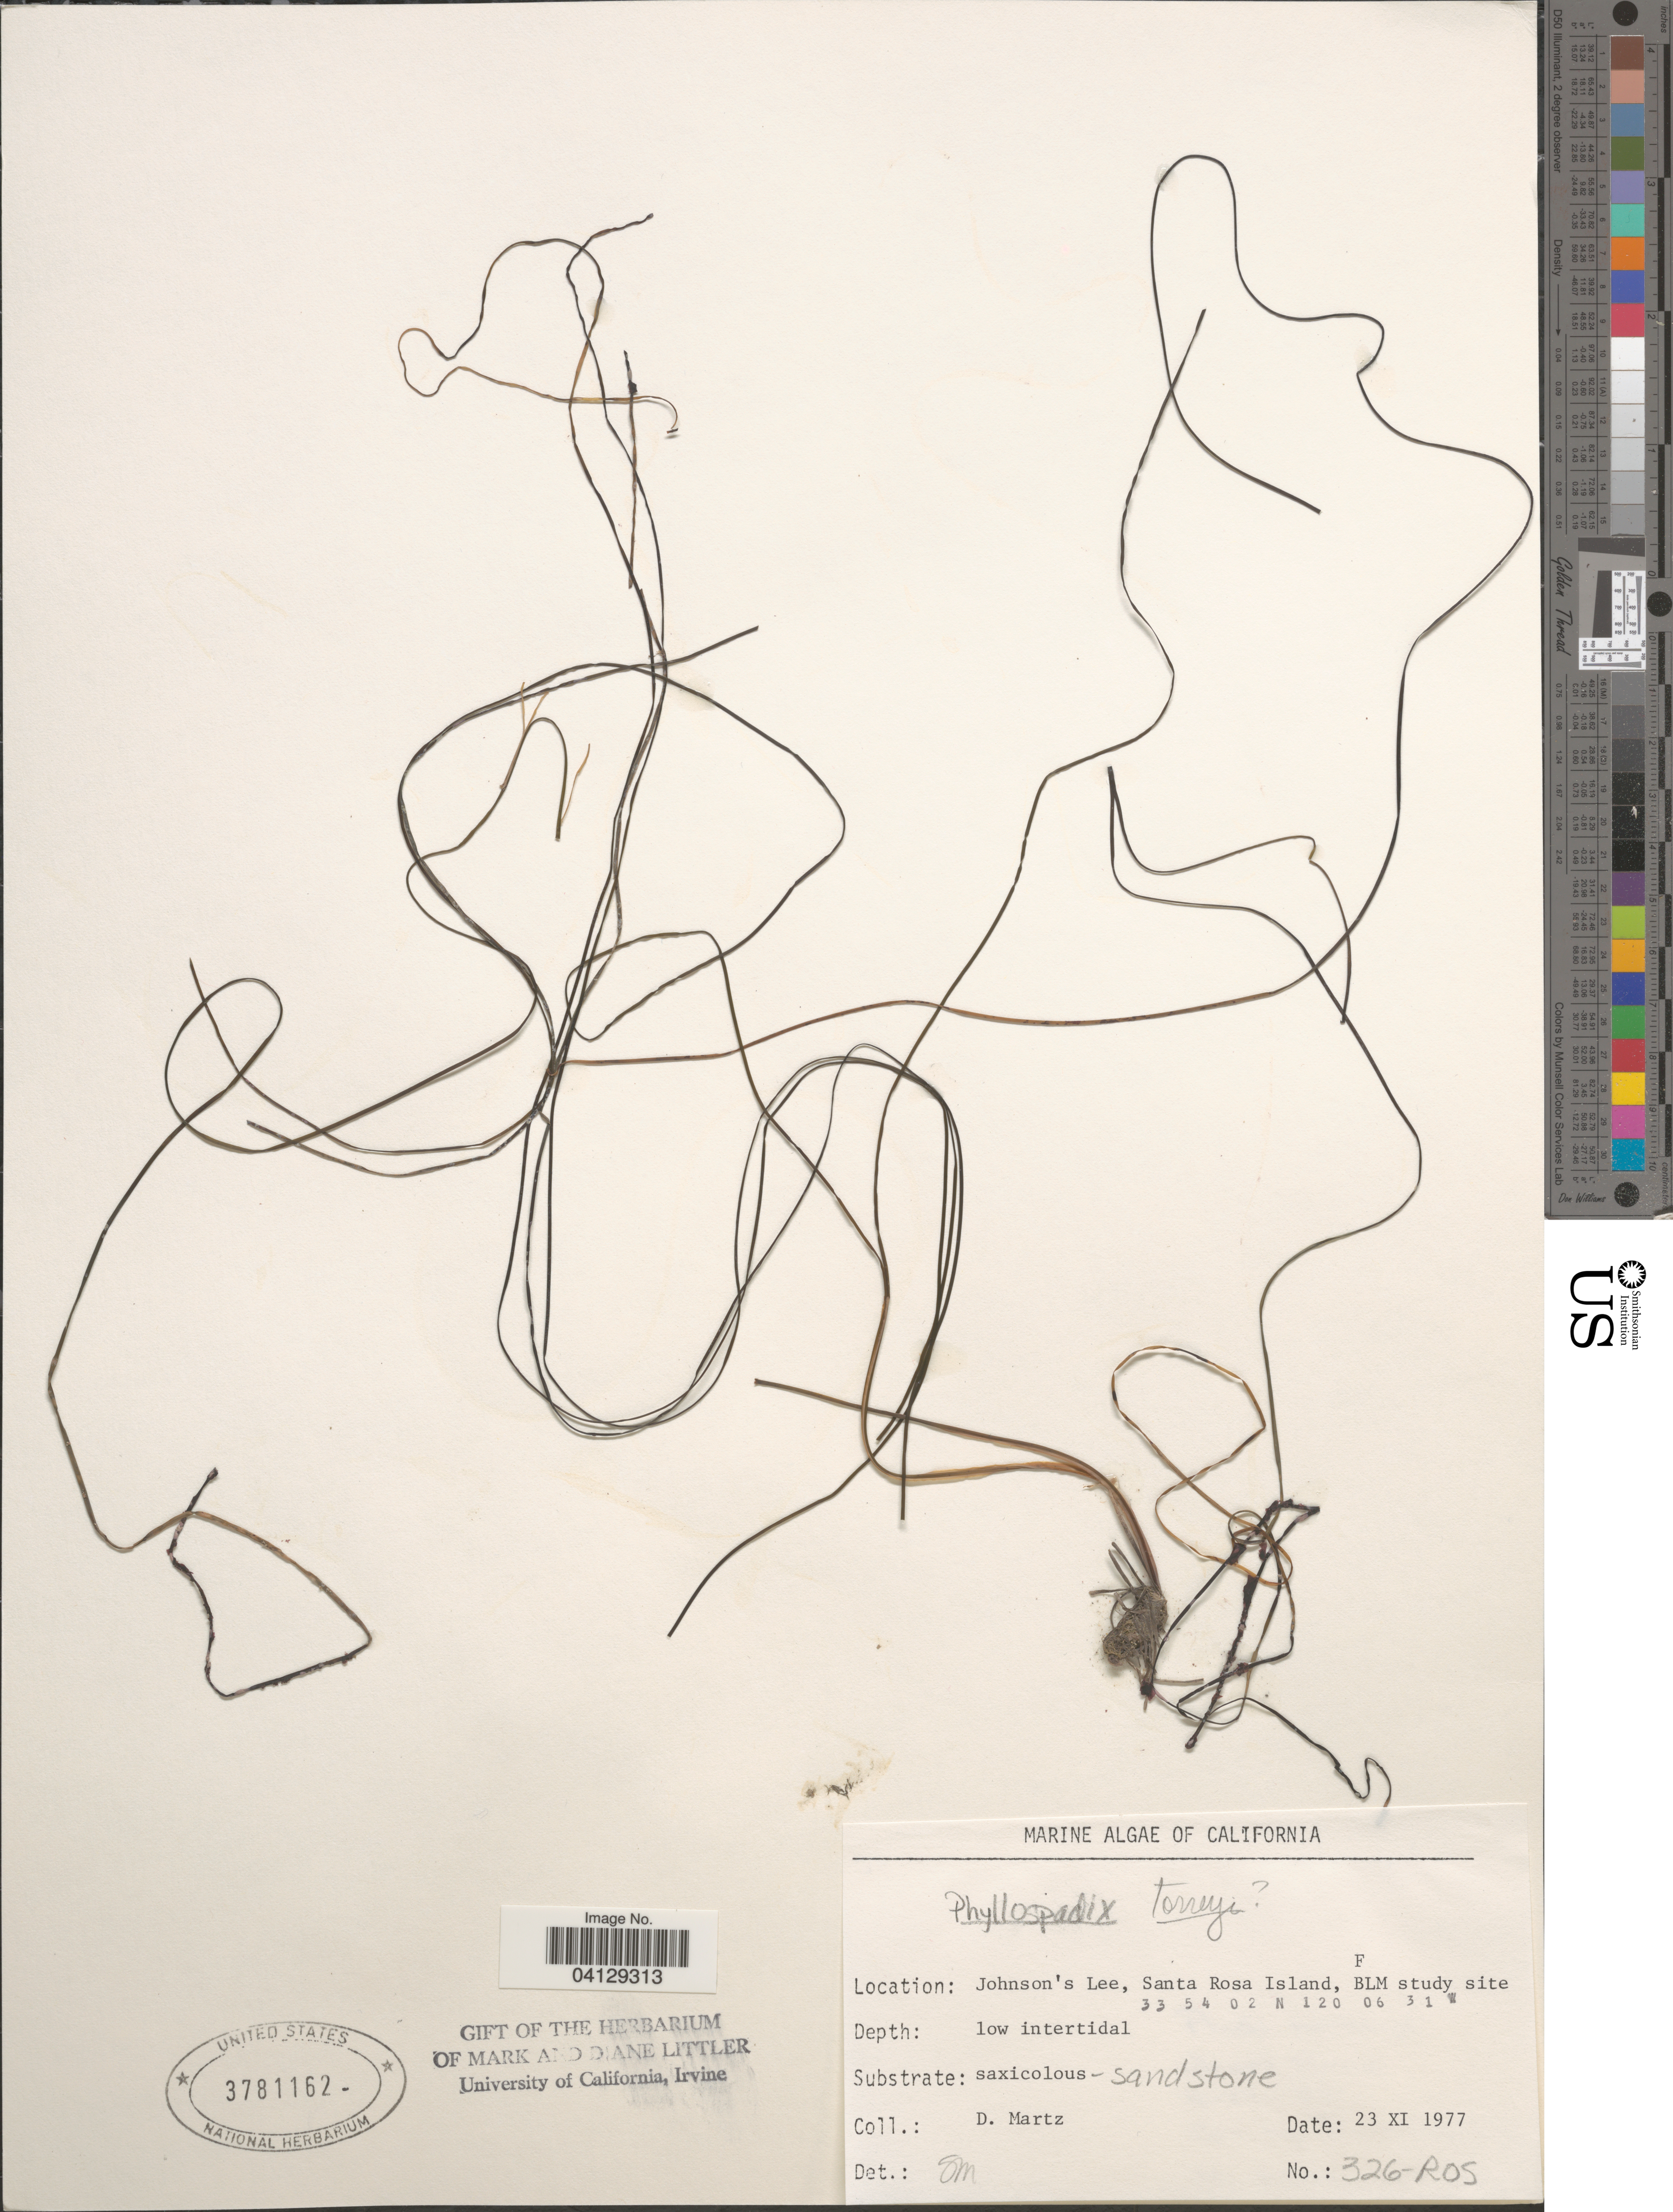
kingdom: Plantae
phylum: Tracheophyta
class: Liliopsida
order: Alismatales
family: Zosteraceae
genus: Phyllospadix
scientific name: Phyllospadix torreyi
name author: S. Watson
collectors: D. Martz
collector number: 326-ROS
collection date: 1977-11-23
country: United States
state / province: California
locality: Johnson's Lee, Santa Rosa Island, BLM study site.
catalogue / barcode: US 3781162